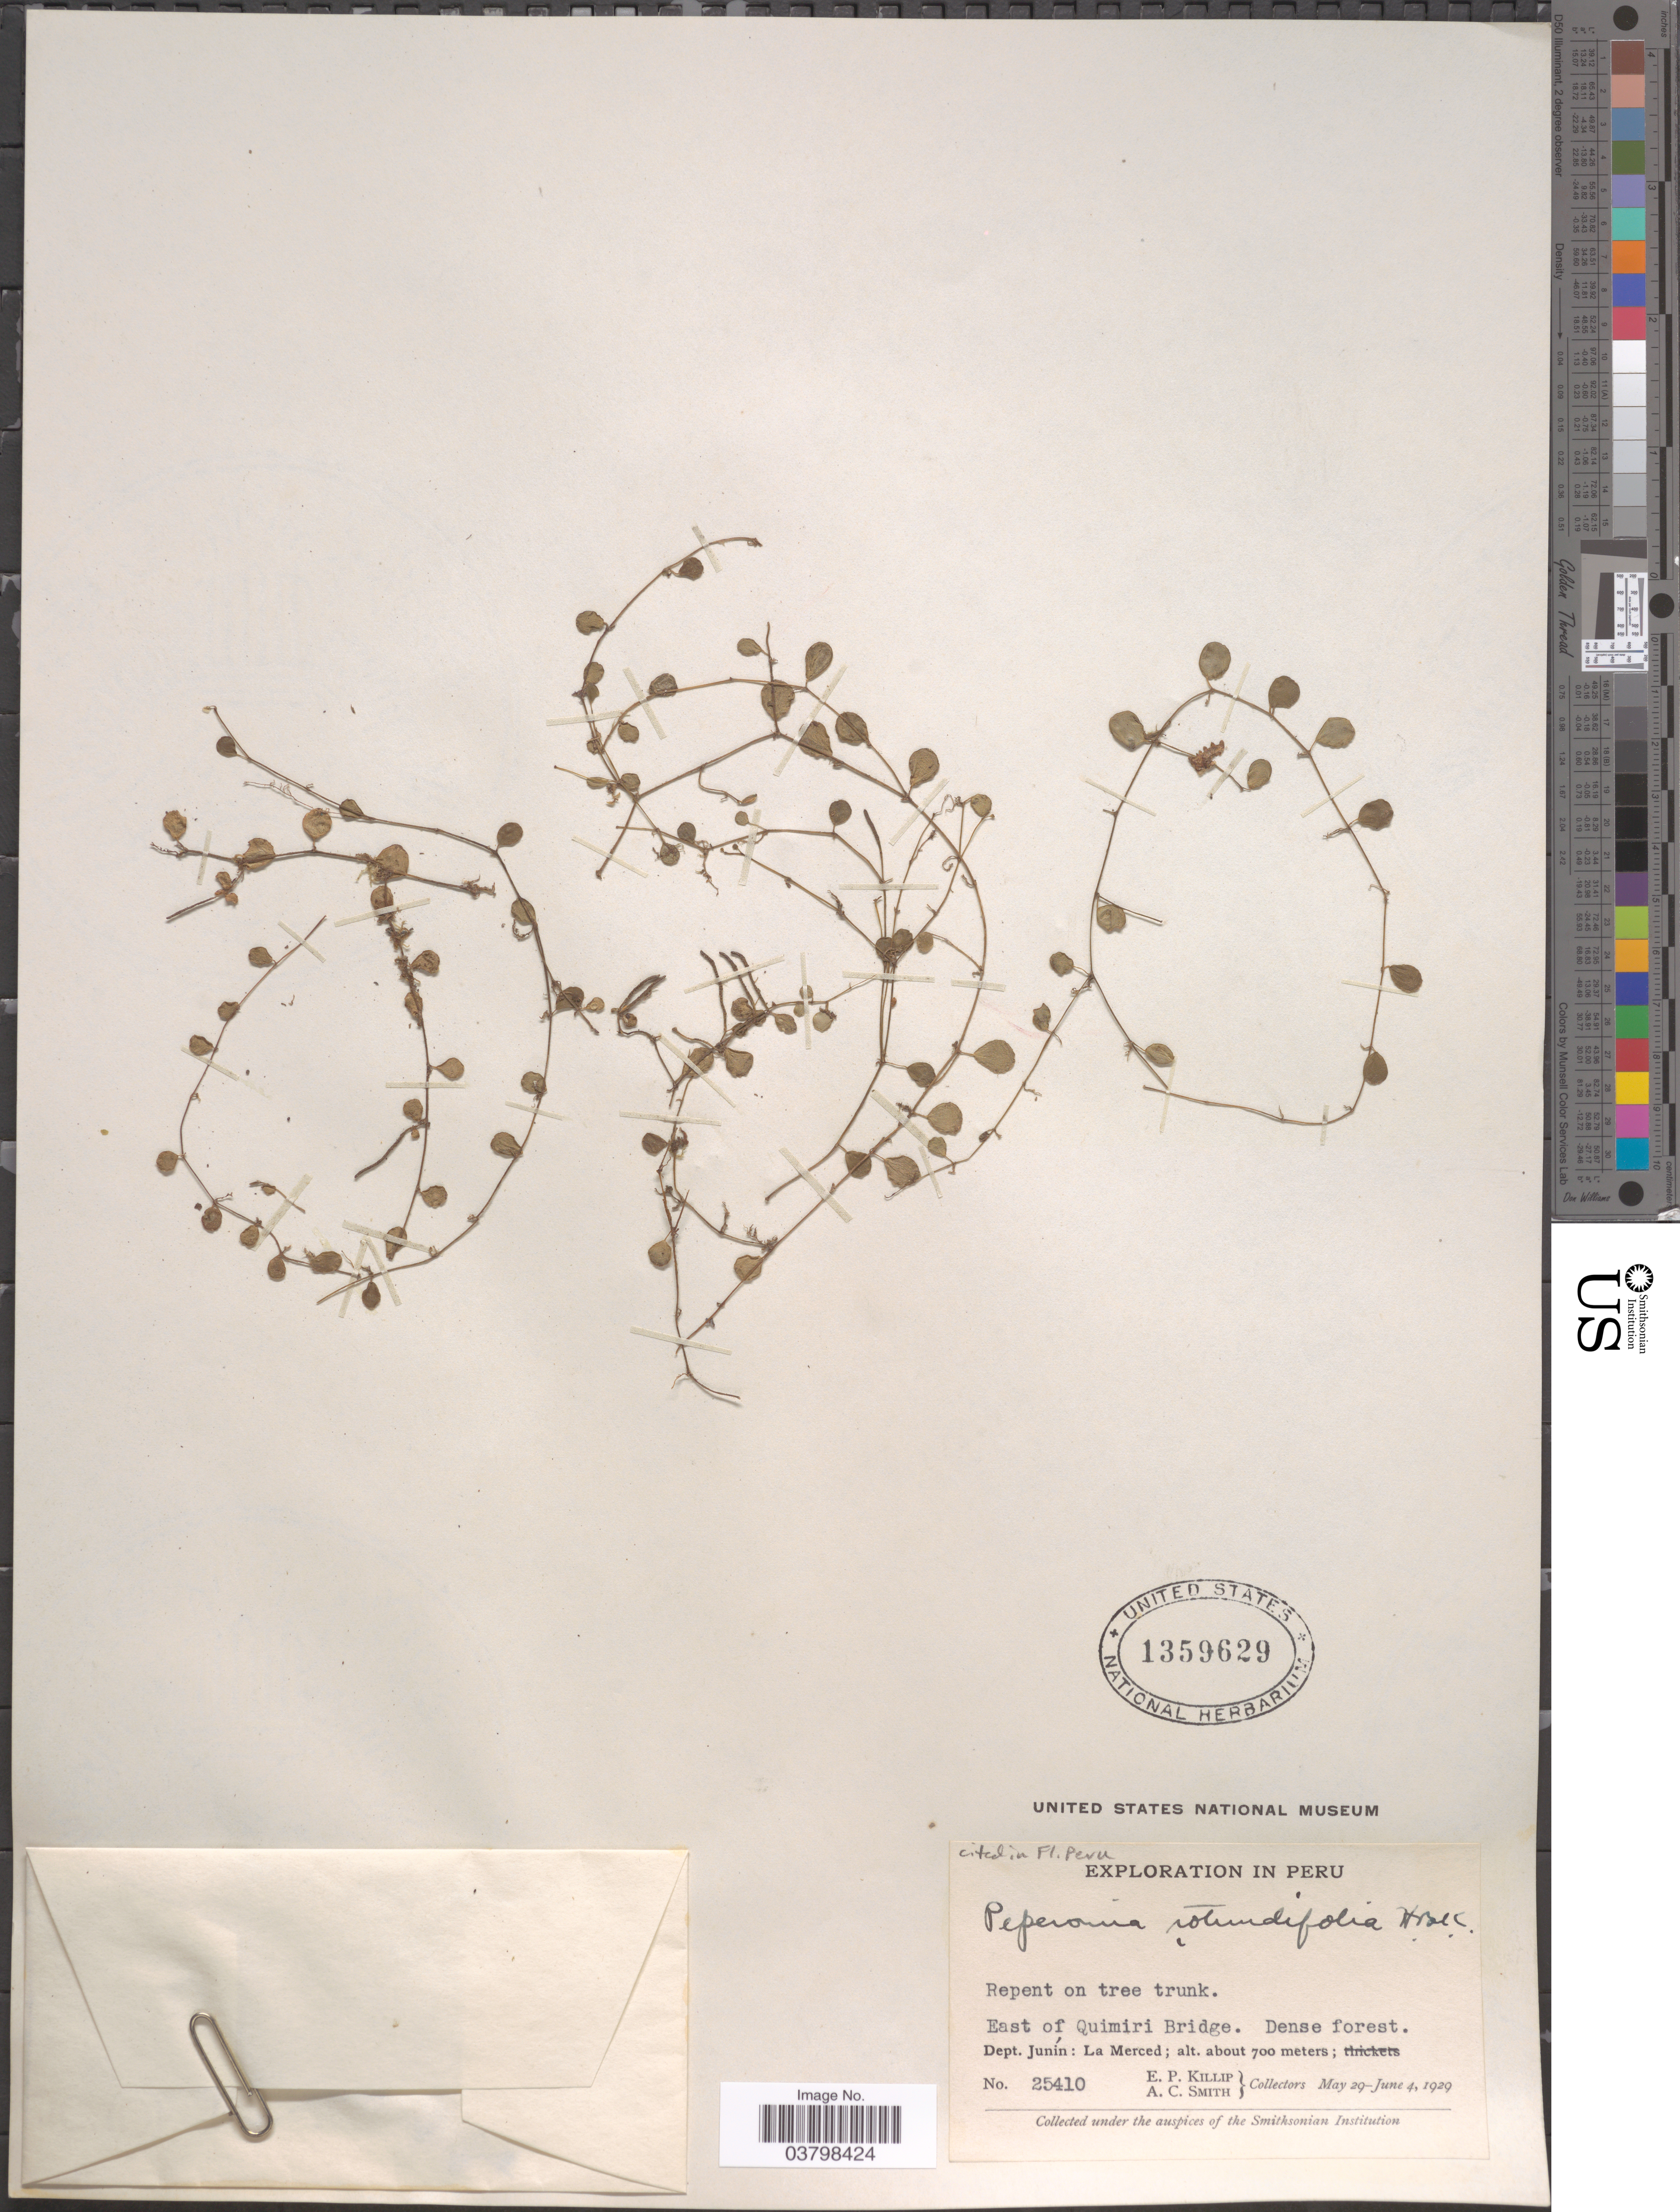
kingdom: Plantae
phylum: Tracheophyta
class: Magnoliopsida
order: Piperales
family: Piperaceae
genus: Peperomia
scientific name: Peperomia rotundifolia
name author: (L.) Kunth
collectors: E. P. Killip & A. C. Smith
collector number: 25410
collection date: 1929-05-29/1929-06-04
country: Peru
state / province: Junín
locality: East of Quimiri Bridge. Dept. Junín: La Merced.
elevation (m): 700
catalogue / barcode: US 1359629